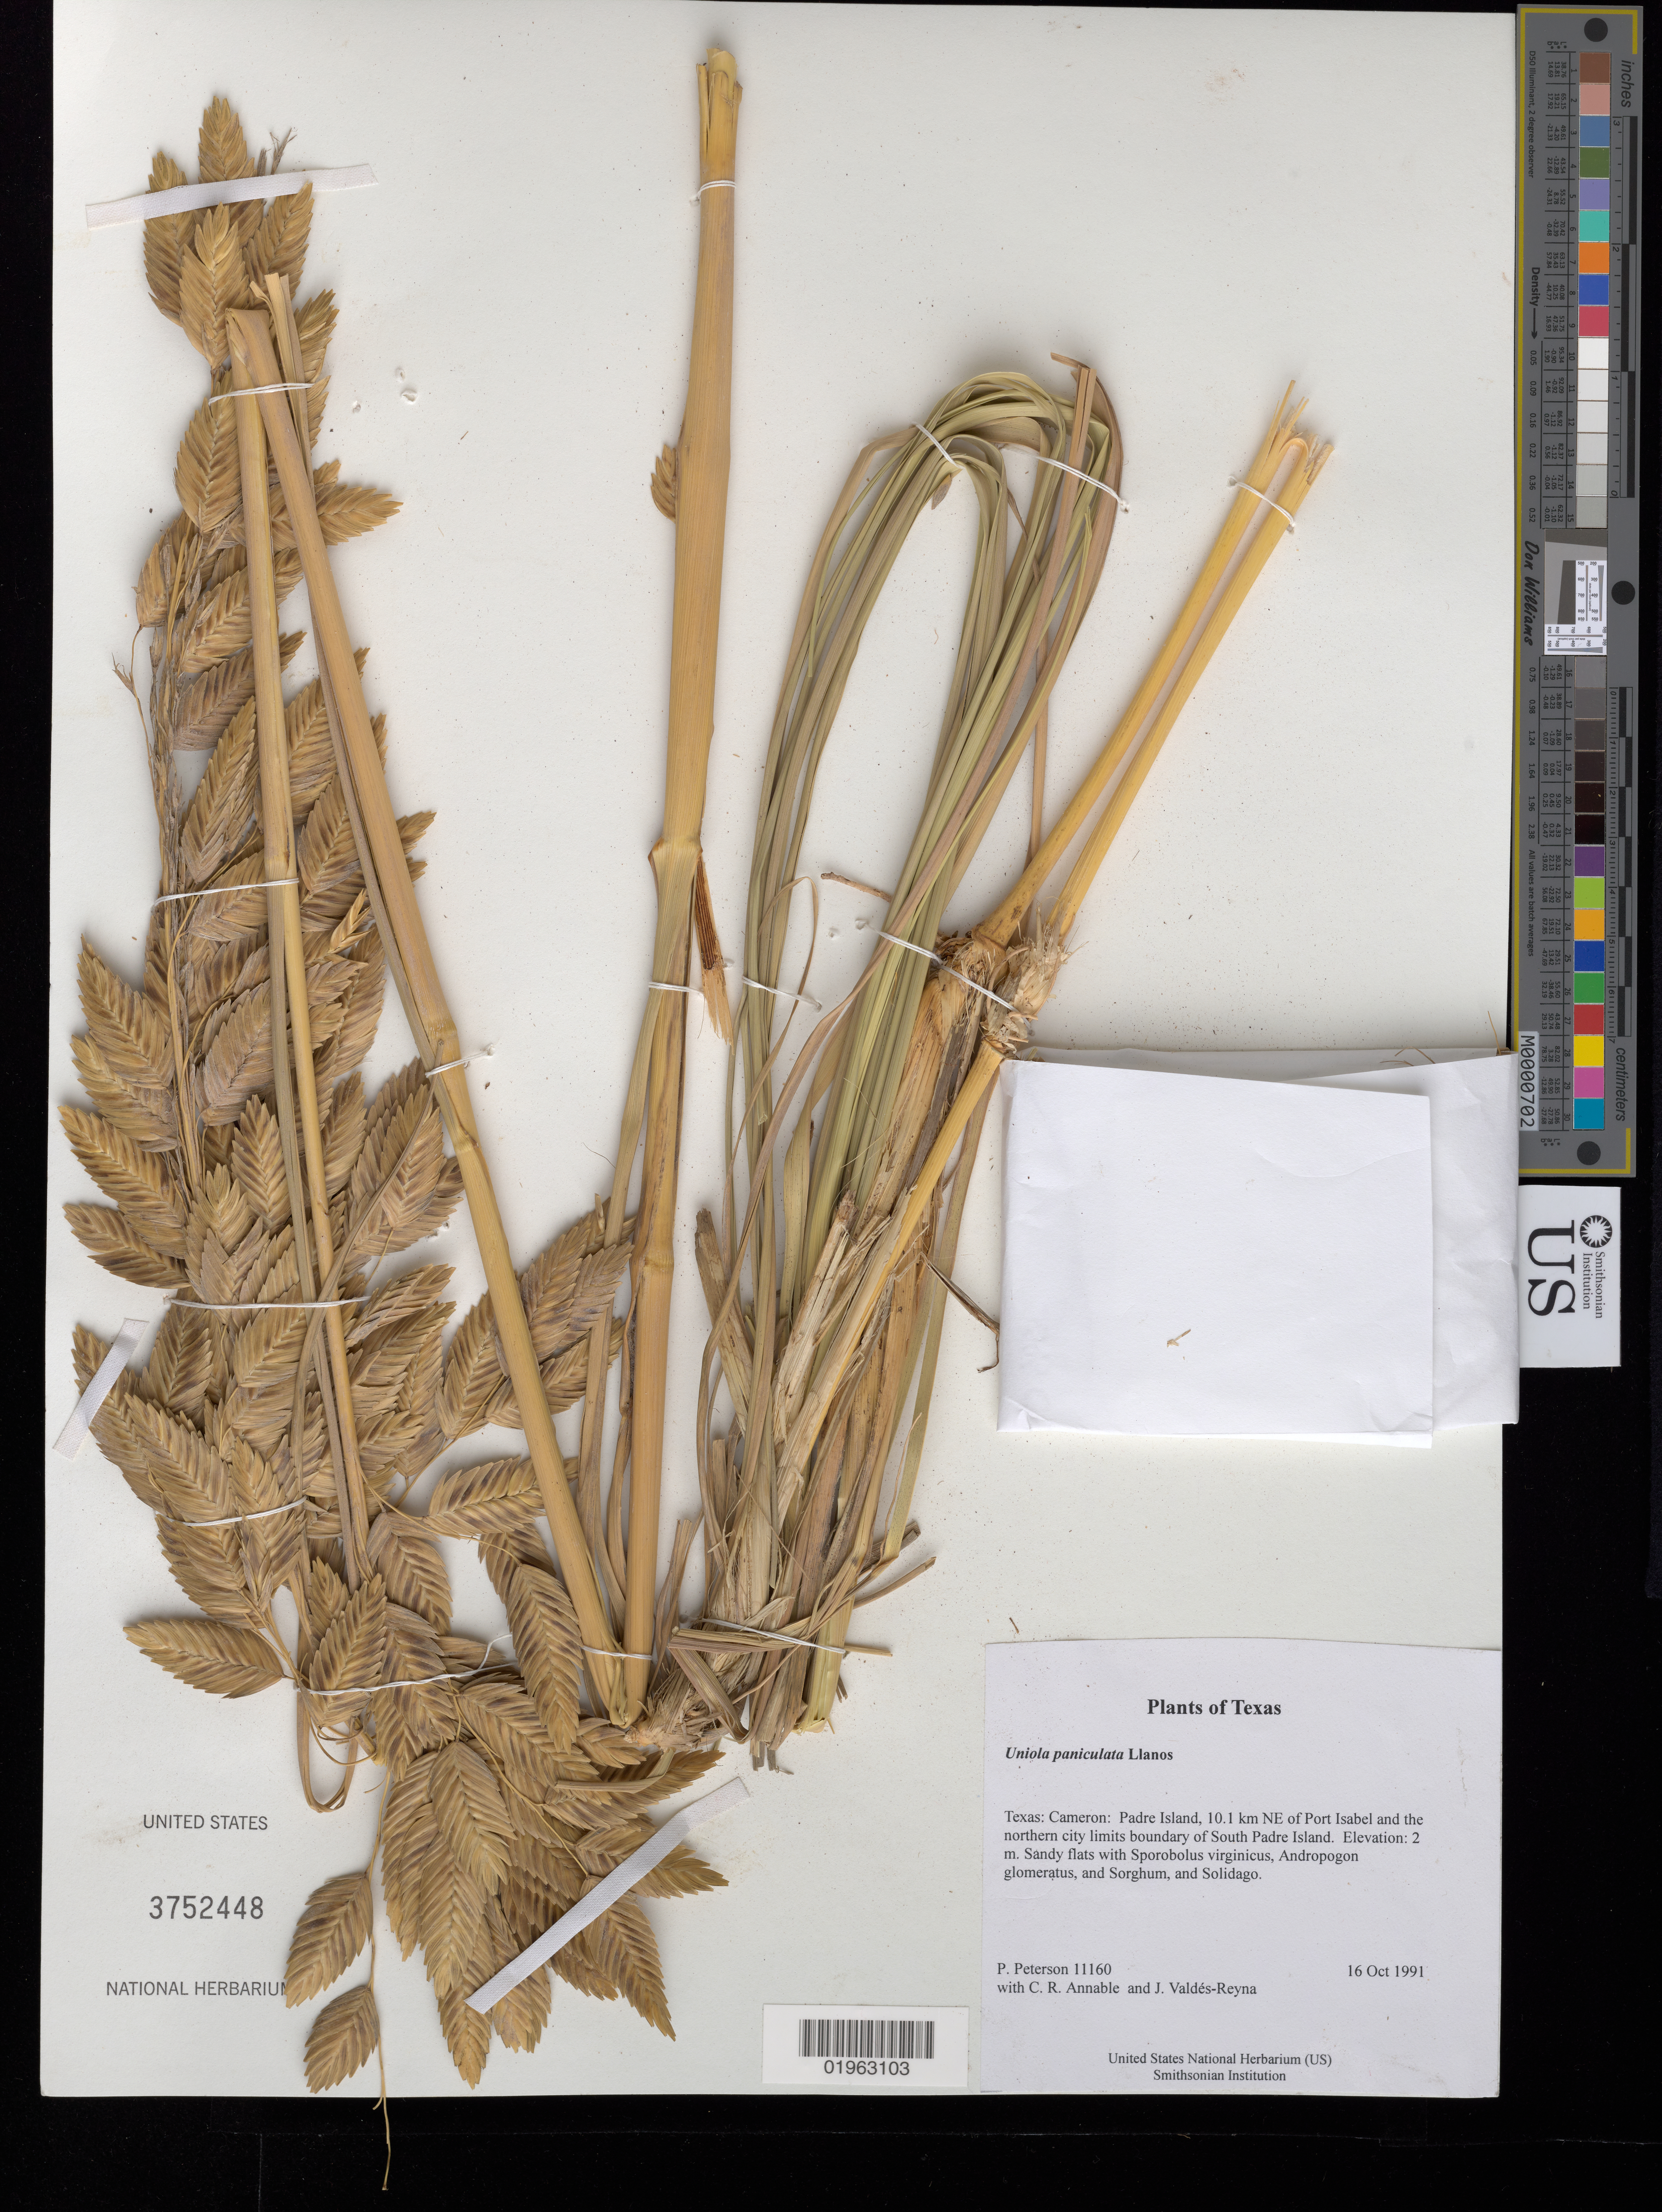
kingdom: Plantae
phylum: Tracheophyta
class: Liliopsida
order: Poales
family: Poaceae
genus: Uniola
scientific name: Uniola paniculata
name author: Llanos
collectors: P. M. Peterson, C. R. Annable & J. Valdés-Reyna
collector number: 11160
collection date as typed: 16 Oct 1991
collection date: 1991-10-16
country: United States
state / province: Texas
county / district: Cameron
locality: Padre Island, 10.1 km NE of Port Isabel and the northern city limits boundary of South Padre Island.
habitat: Sandy flats with Sporobolus virginicus, Andropogon glomeratus, and Sorghum, and Solidago.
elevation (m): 2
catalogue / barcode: US 3752448